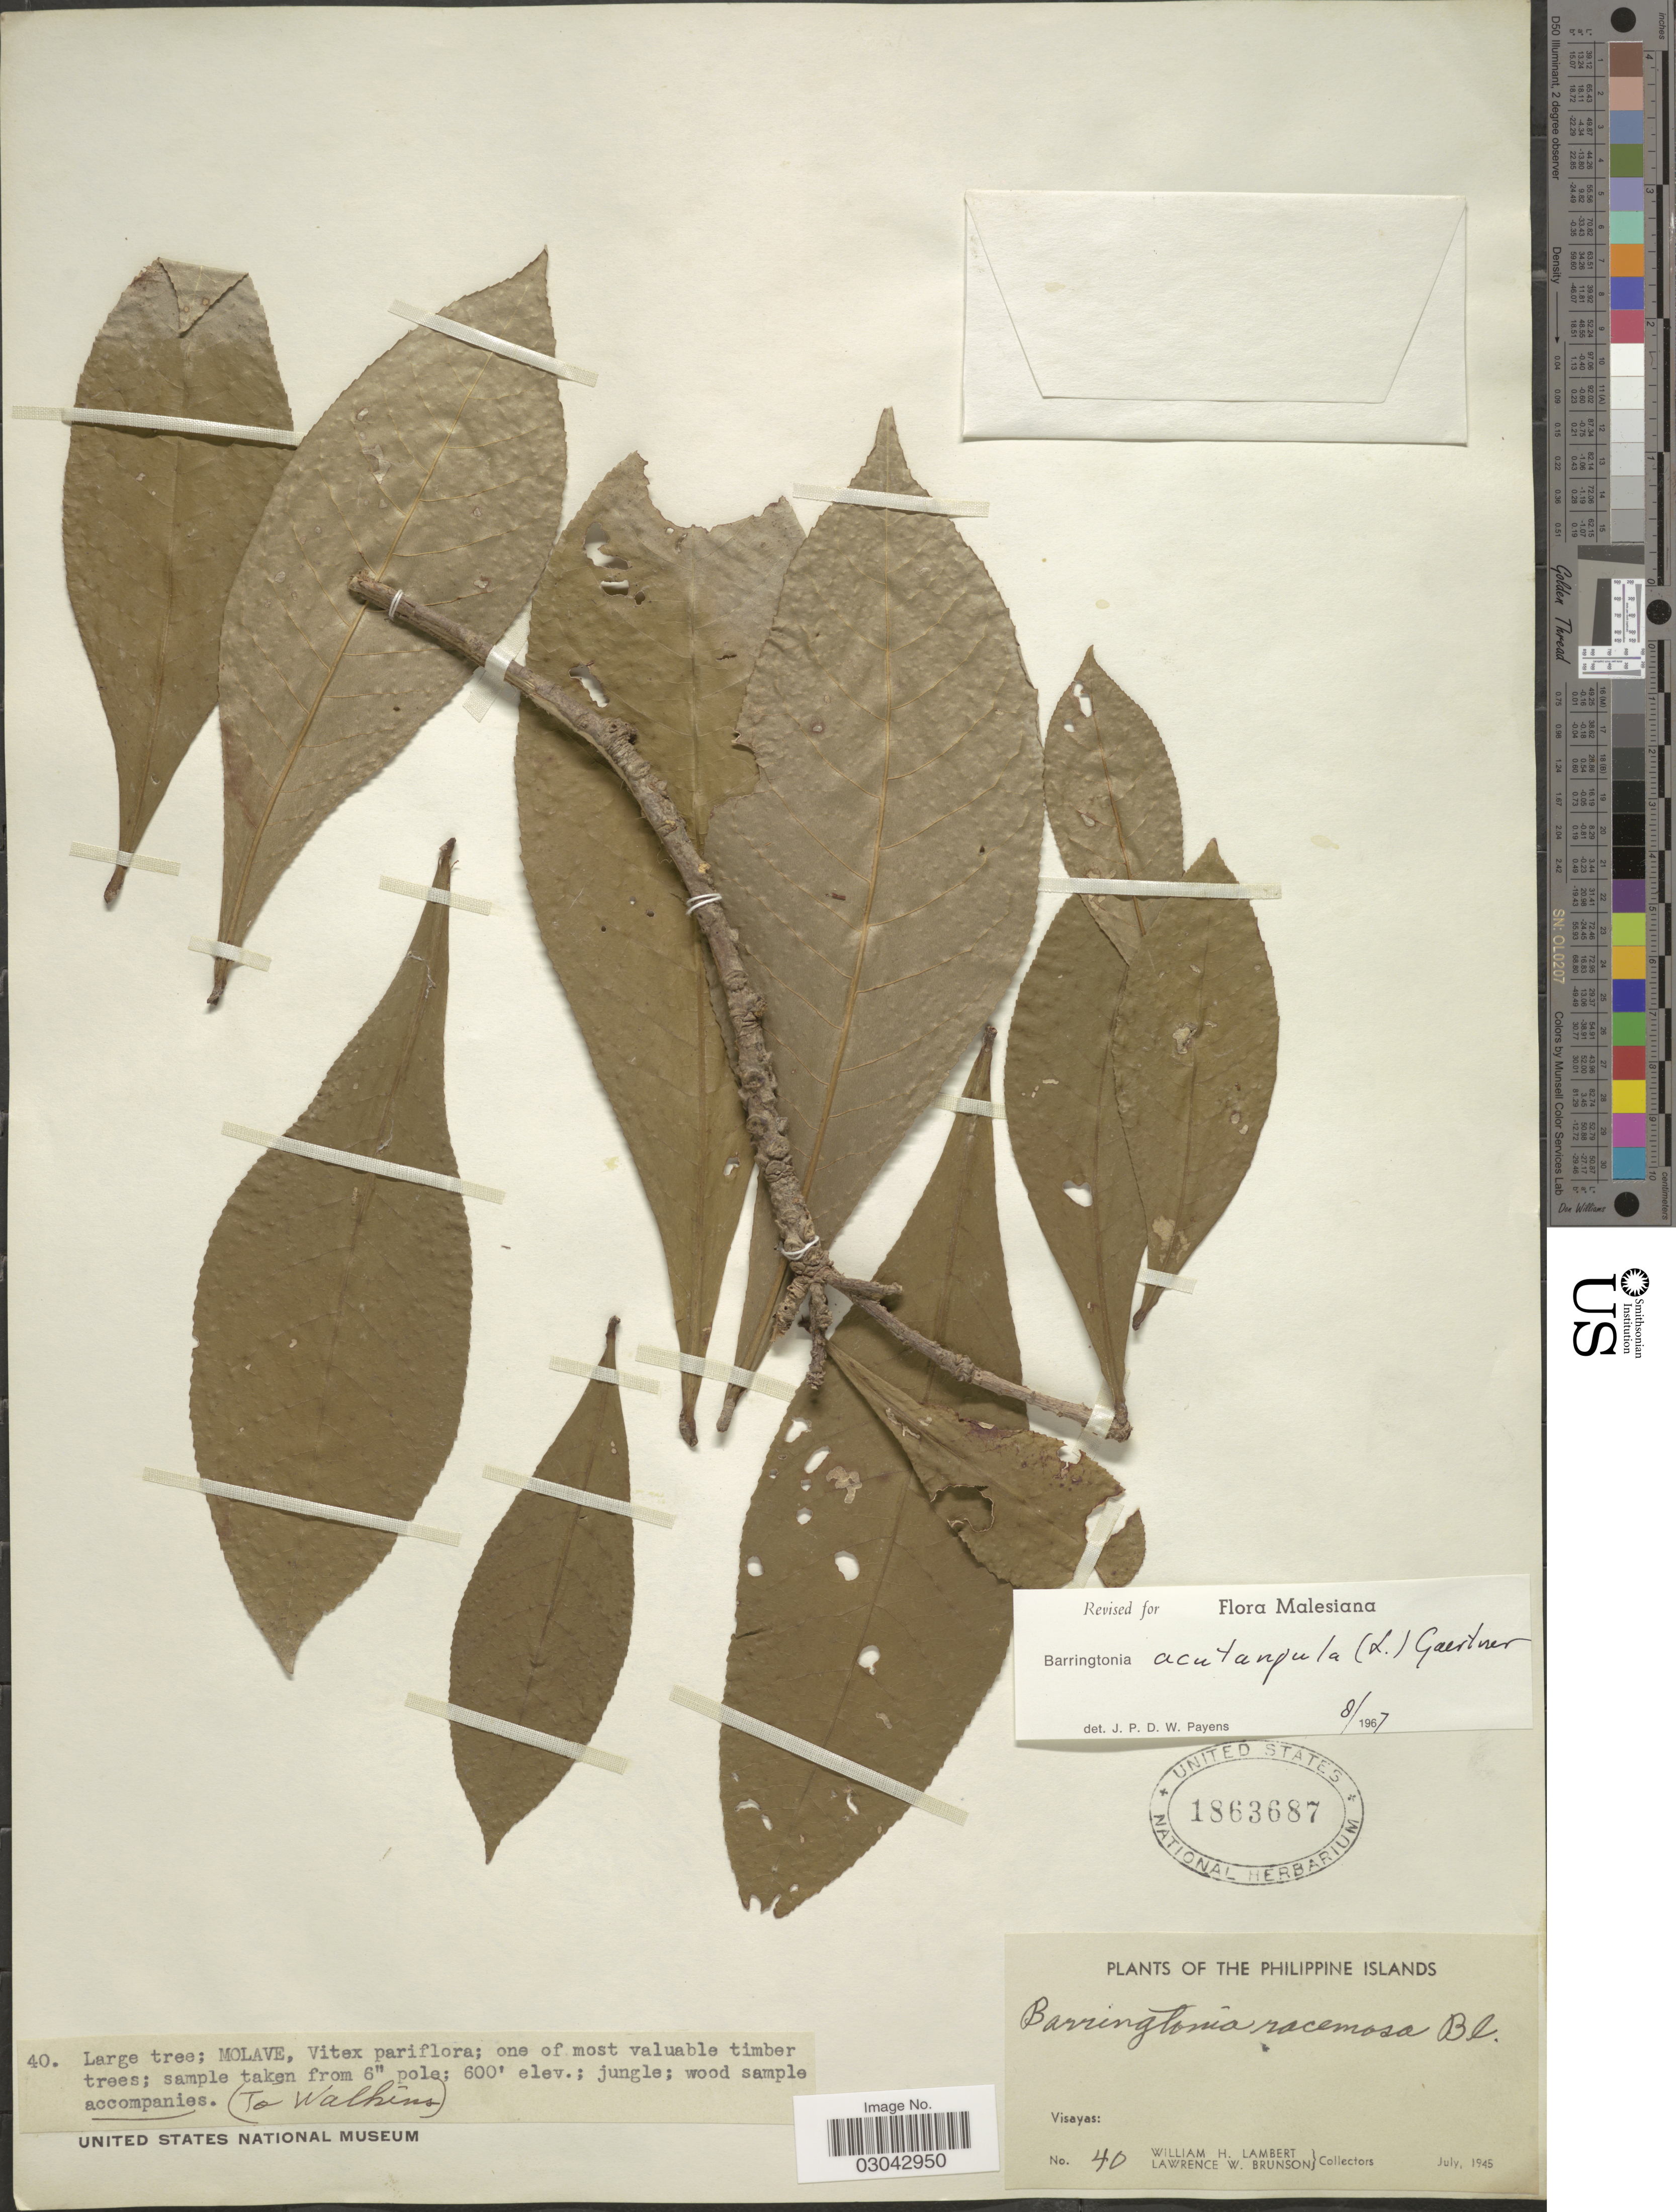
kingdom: Plantae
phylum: Tracheophyta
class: Magnoliopsida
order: Ericales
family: Lecythidaceae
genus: Barringtonia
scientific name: Barringtonia acutangula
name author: (L.) Gaertn.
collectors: W. Lambert & L. Brunson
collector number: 40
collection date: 1945-07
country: Philippines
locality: Visayas.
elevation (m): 183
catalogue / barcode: US 1863687